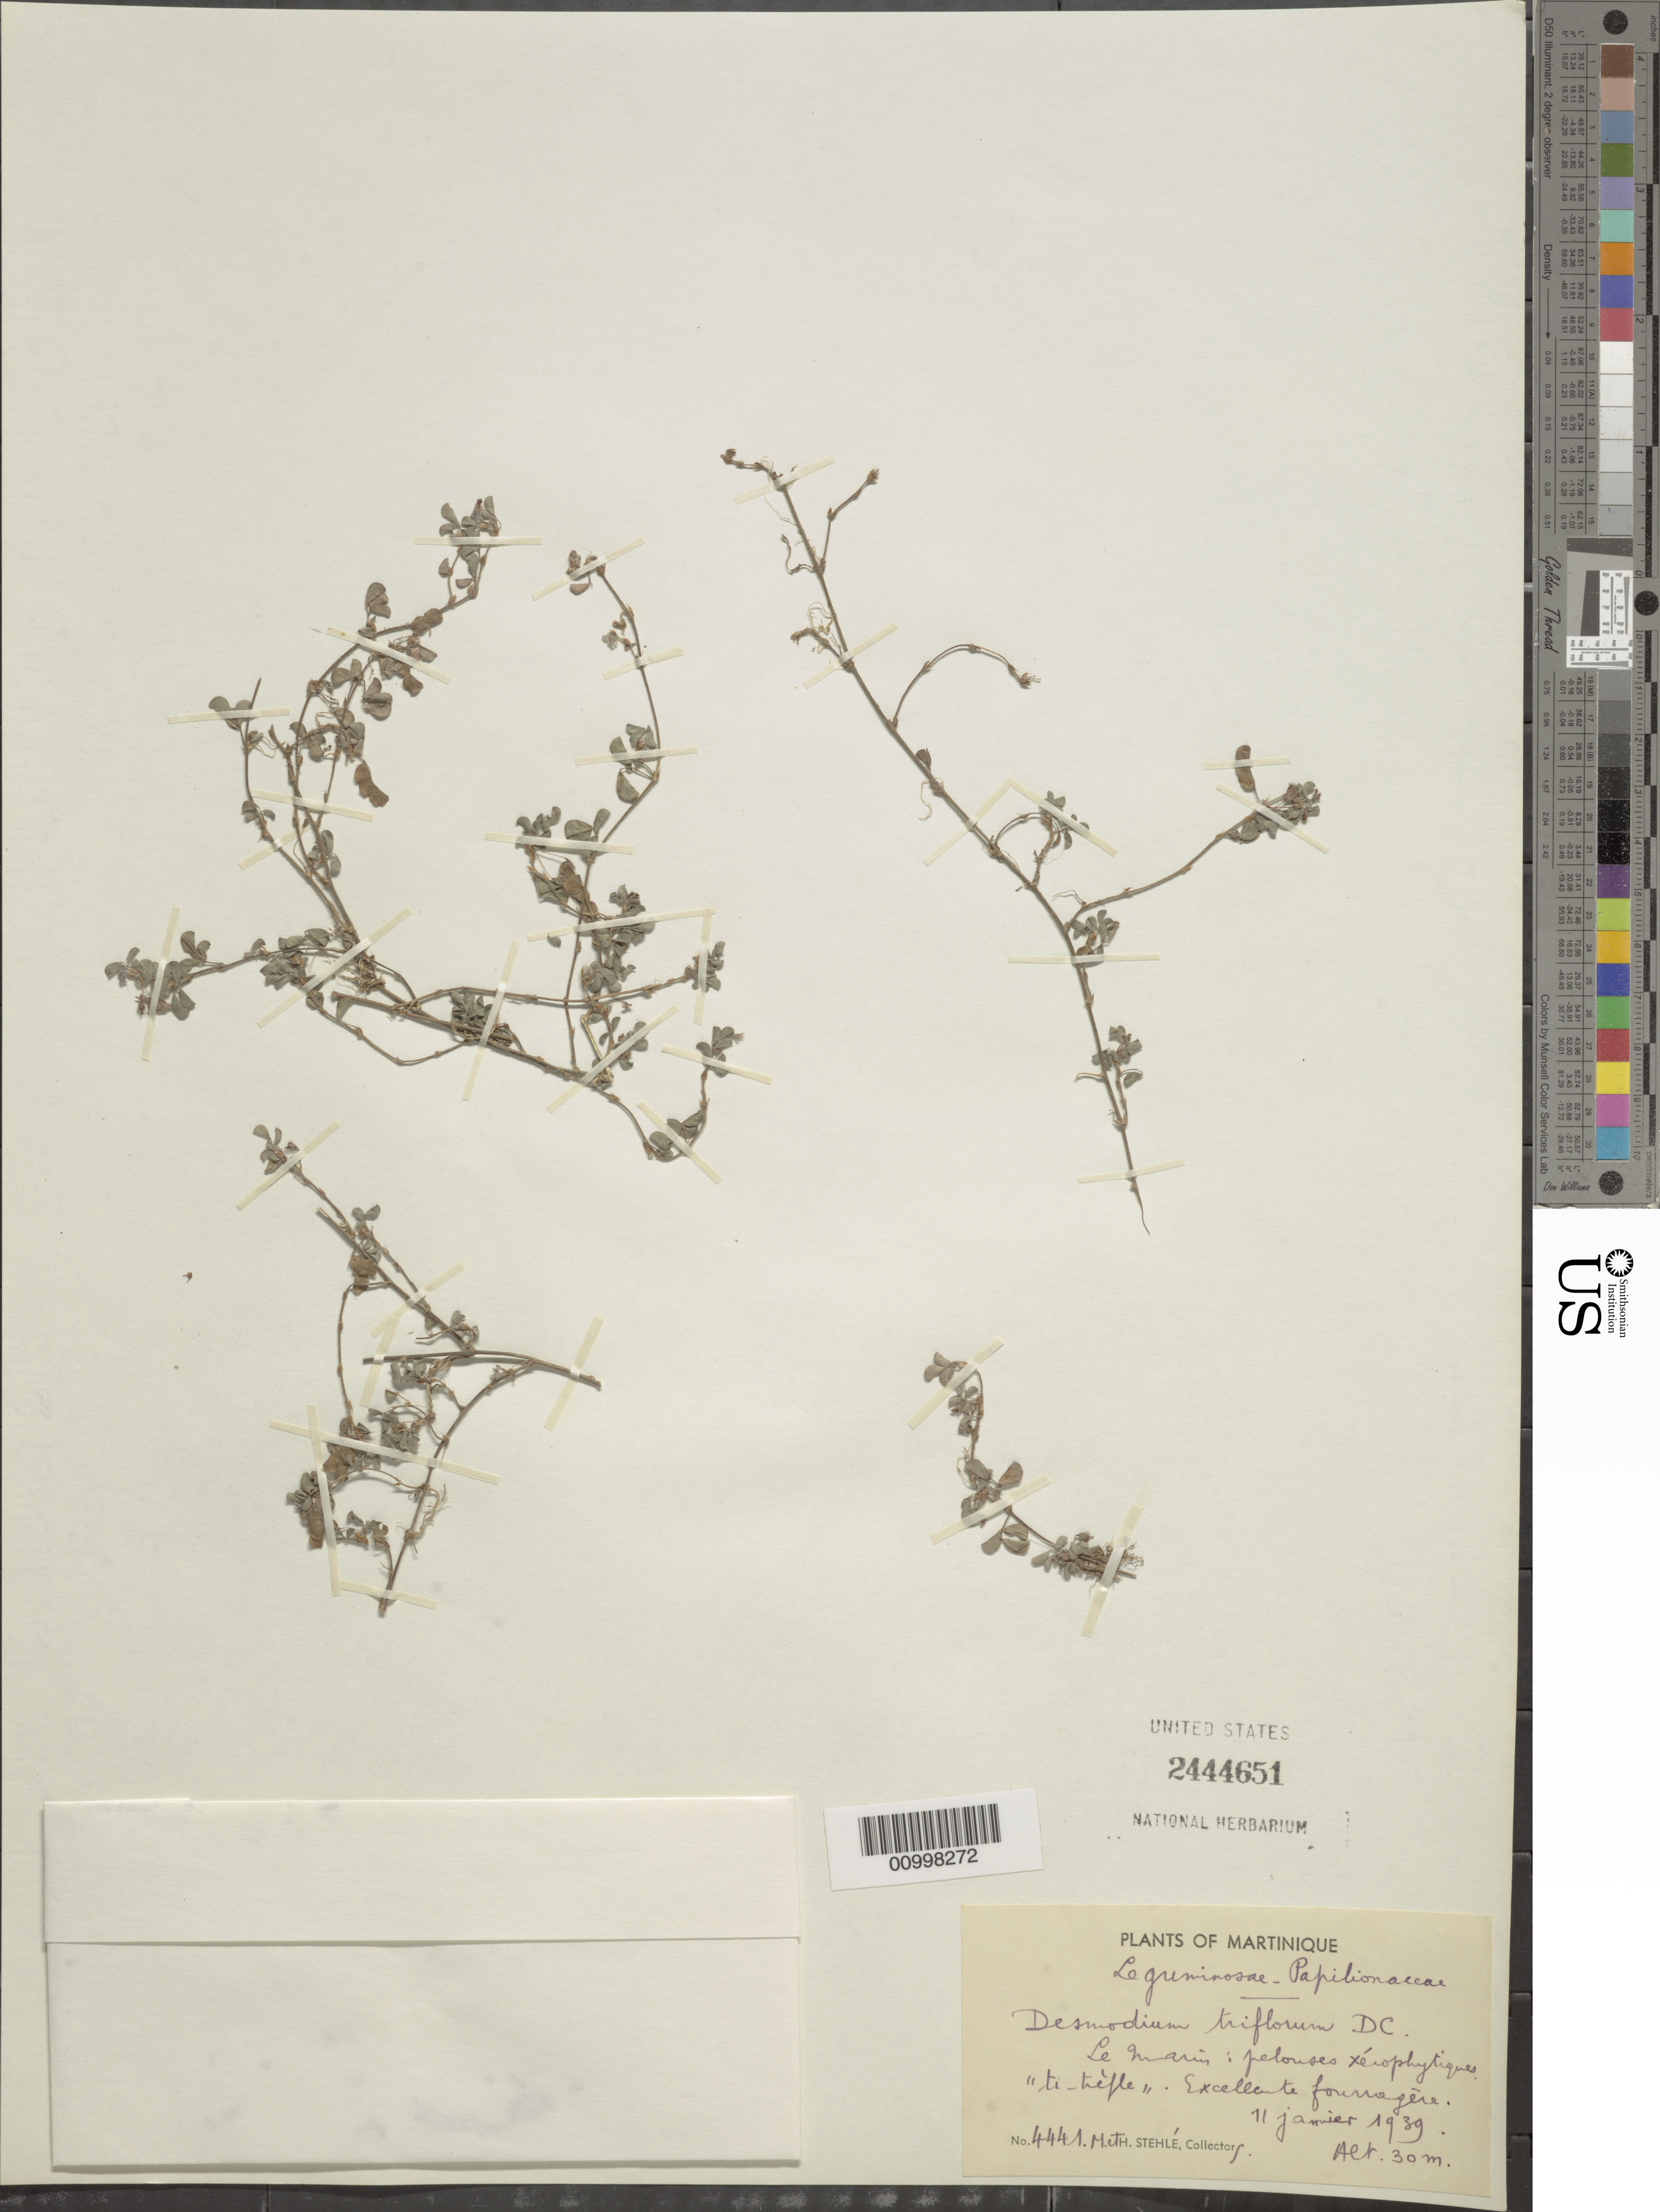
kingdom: Plantae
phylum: Tracheophyta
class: Magnoliopsida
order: Fabales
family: Fabaceae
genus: Grona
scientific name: Grona triflora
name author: (L.) H. Ohashi & K. Ohashi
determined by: Strong, Mark T., (BOT), Smithsonian Institution - National Museum of Natural History (UNITED STATES)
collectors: H. Stehlé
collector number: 444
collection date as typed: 11 Jan 1939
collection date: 1939-01-11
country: Martinique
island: Martinique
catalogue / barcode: US 2444651